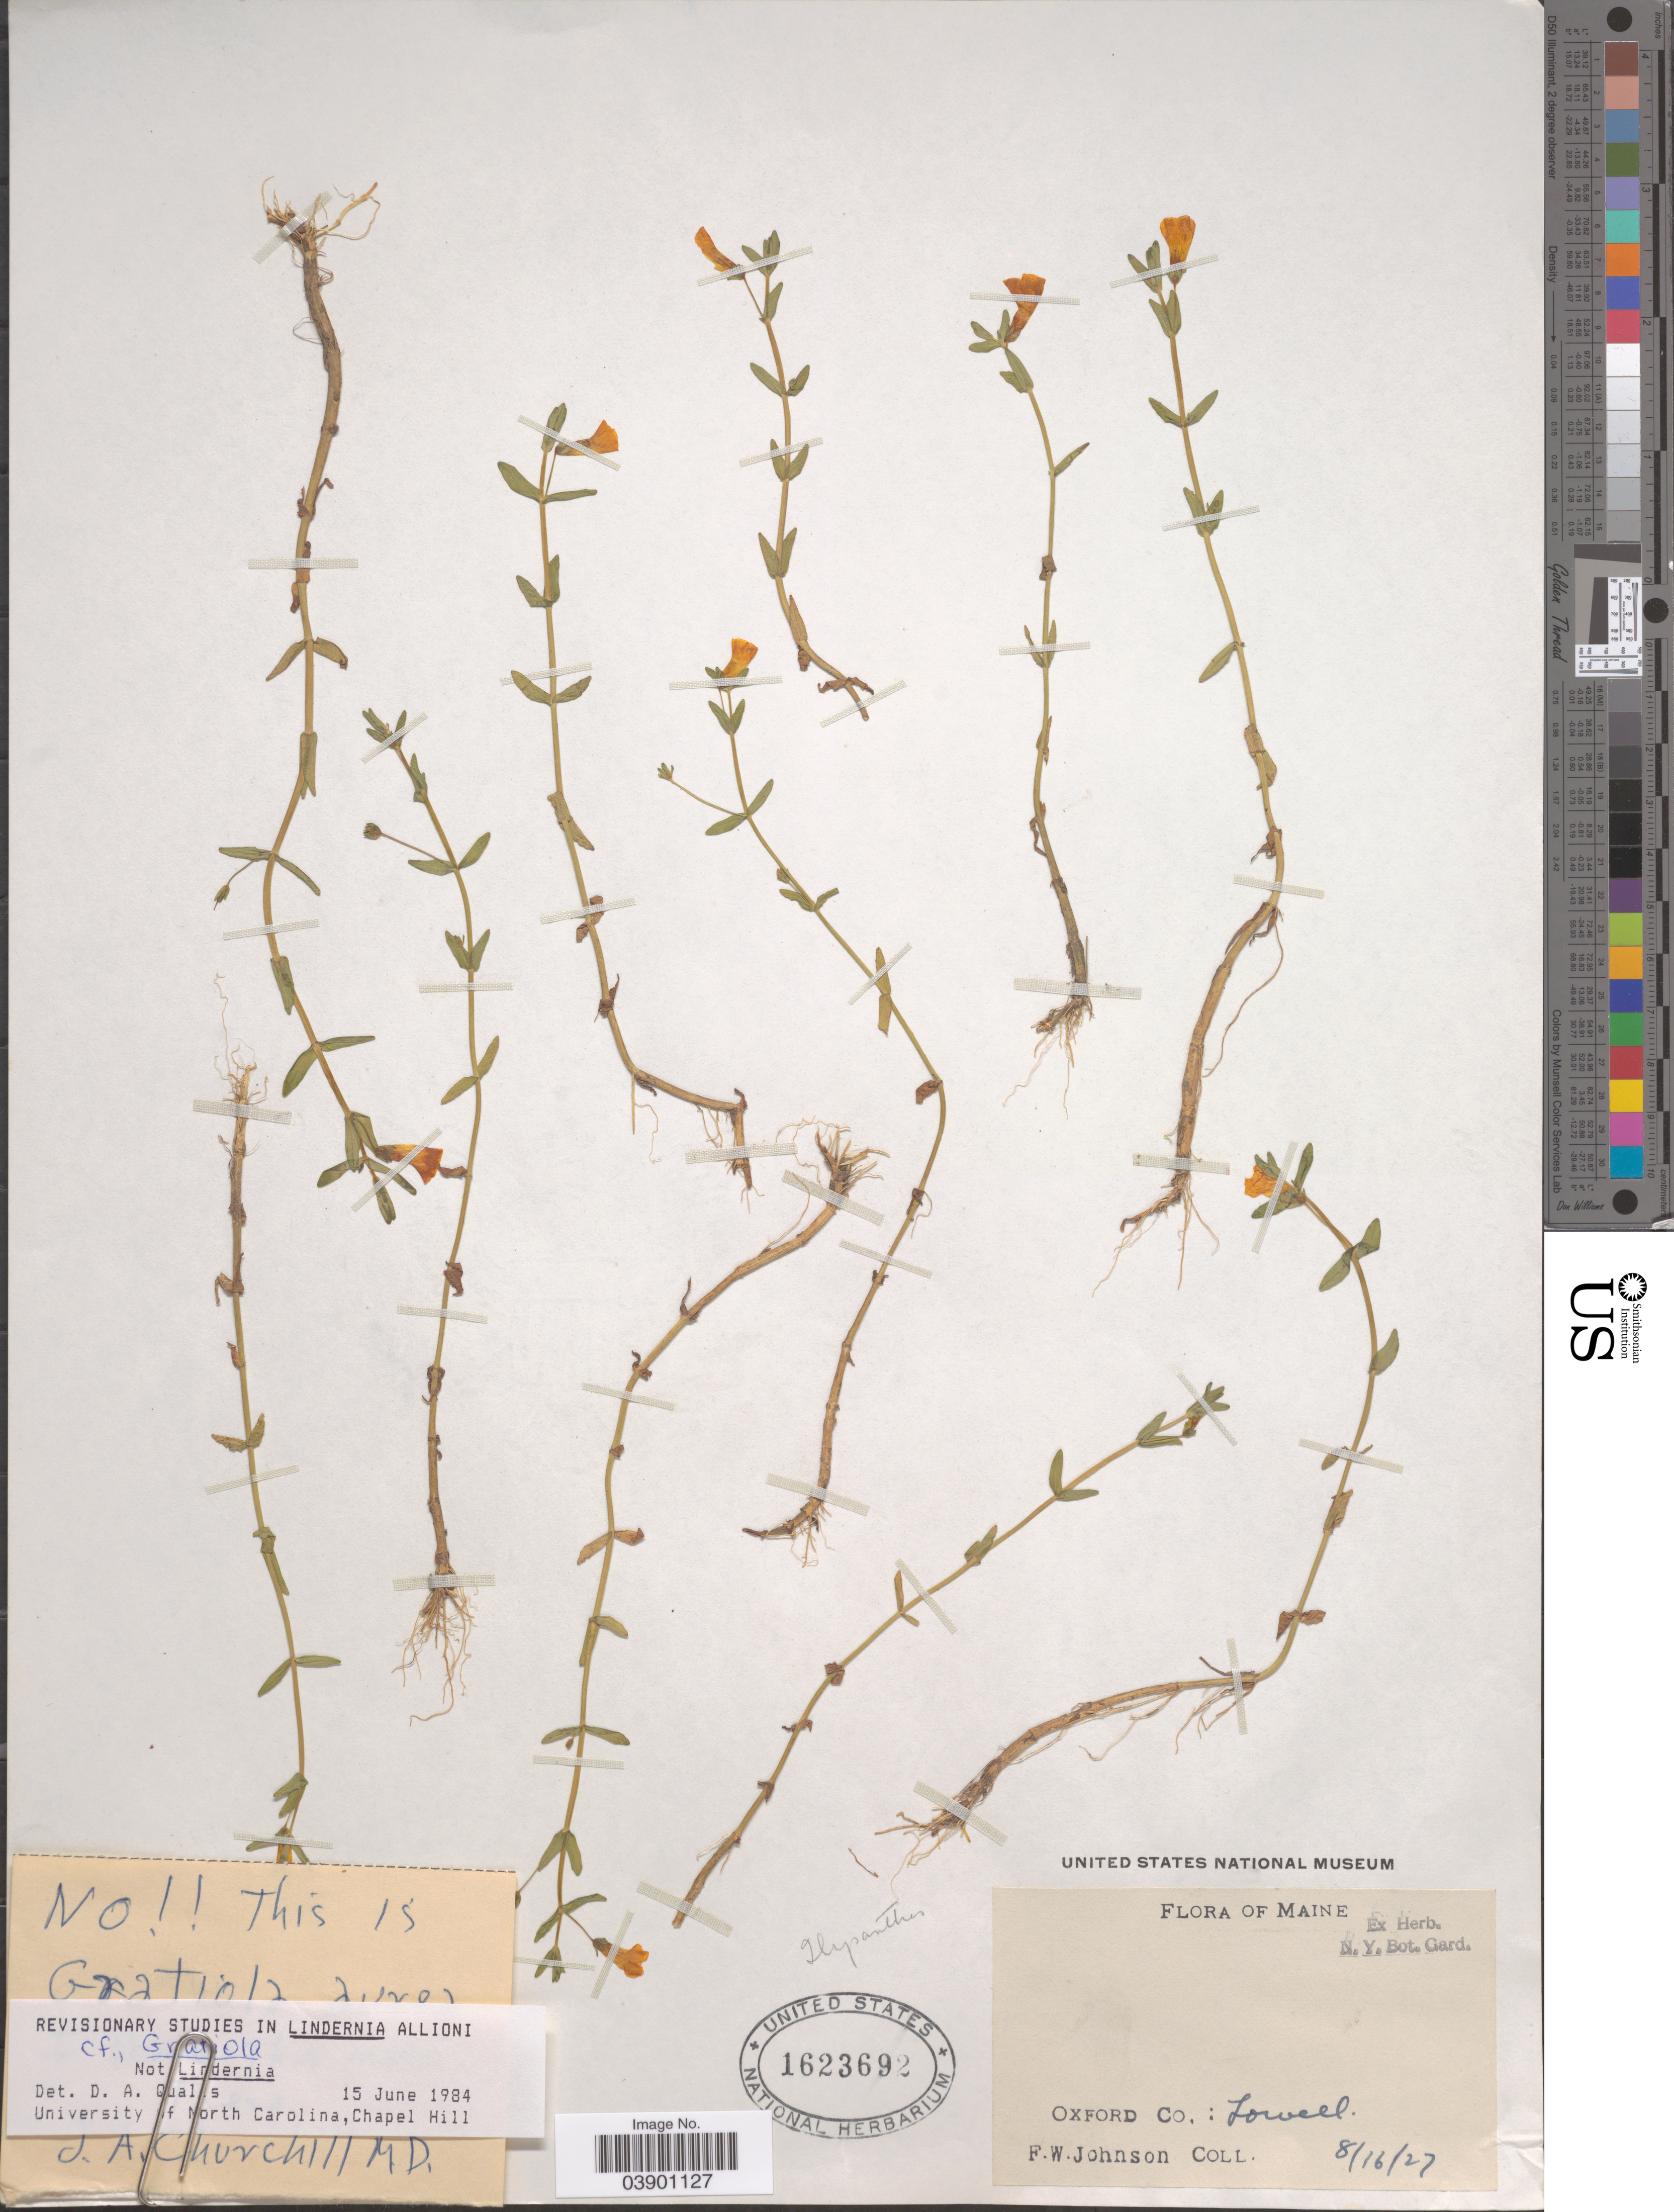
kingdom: Plantae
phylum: Tracheophyta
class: Magnoliopsida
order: Lamiales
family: Plantaginaceae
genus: Gratiola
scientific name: Gratiola sp.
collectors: F. W. Johnson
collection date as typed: Transcribed d/m/y: 16/8/27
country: United States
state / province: Maine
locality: Oxford Co.: Lowell.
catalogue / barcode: US 1623692